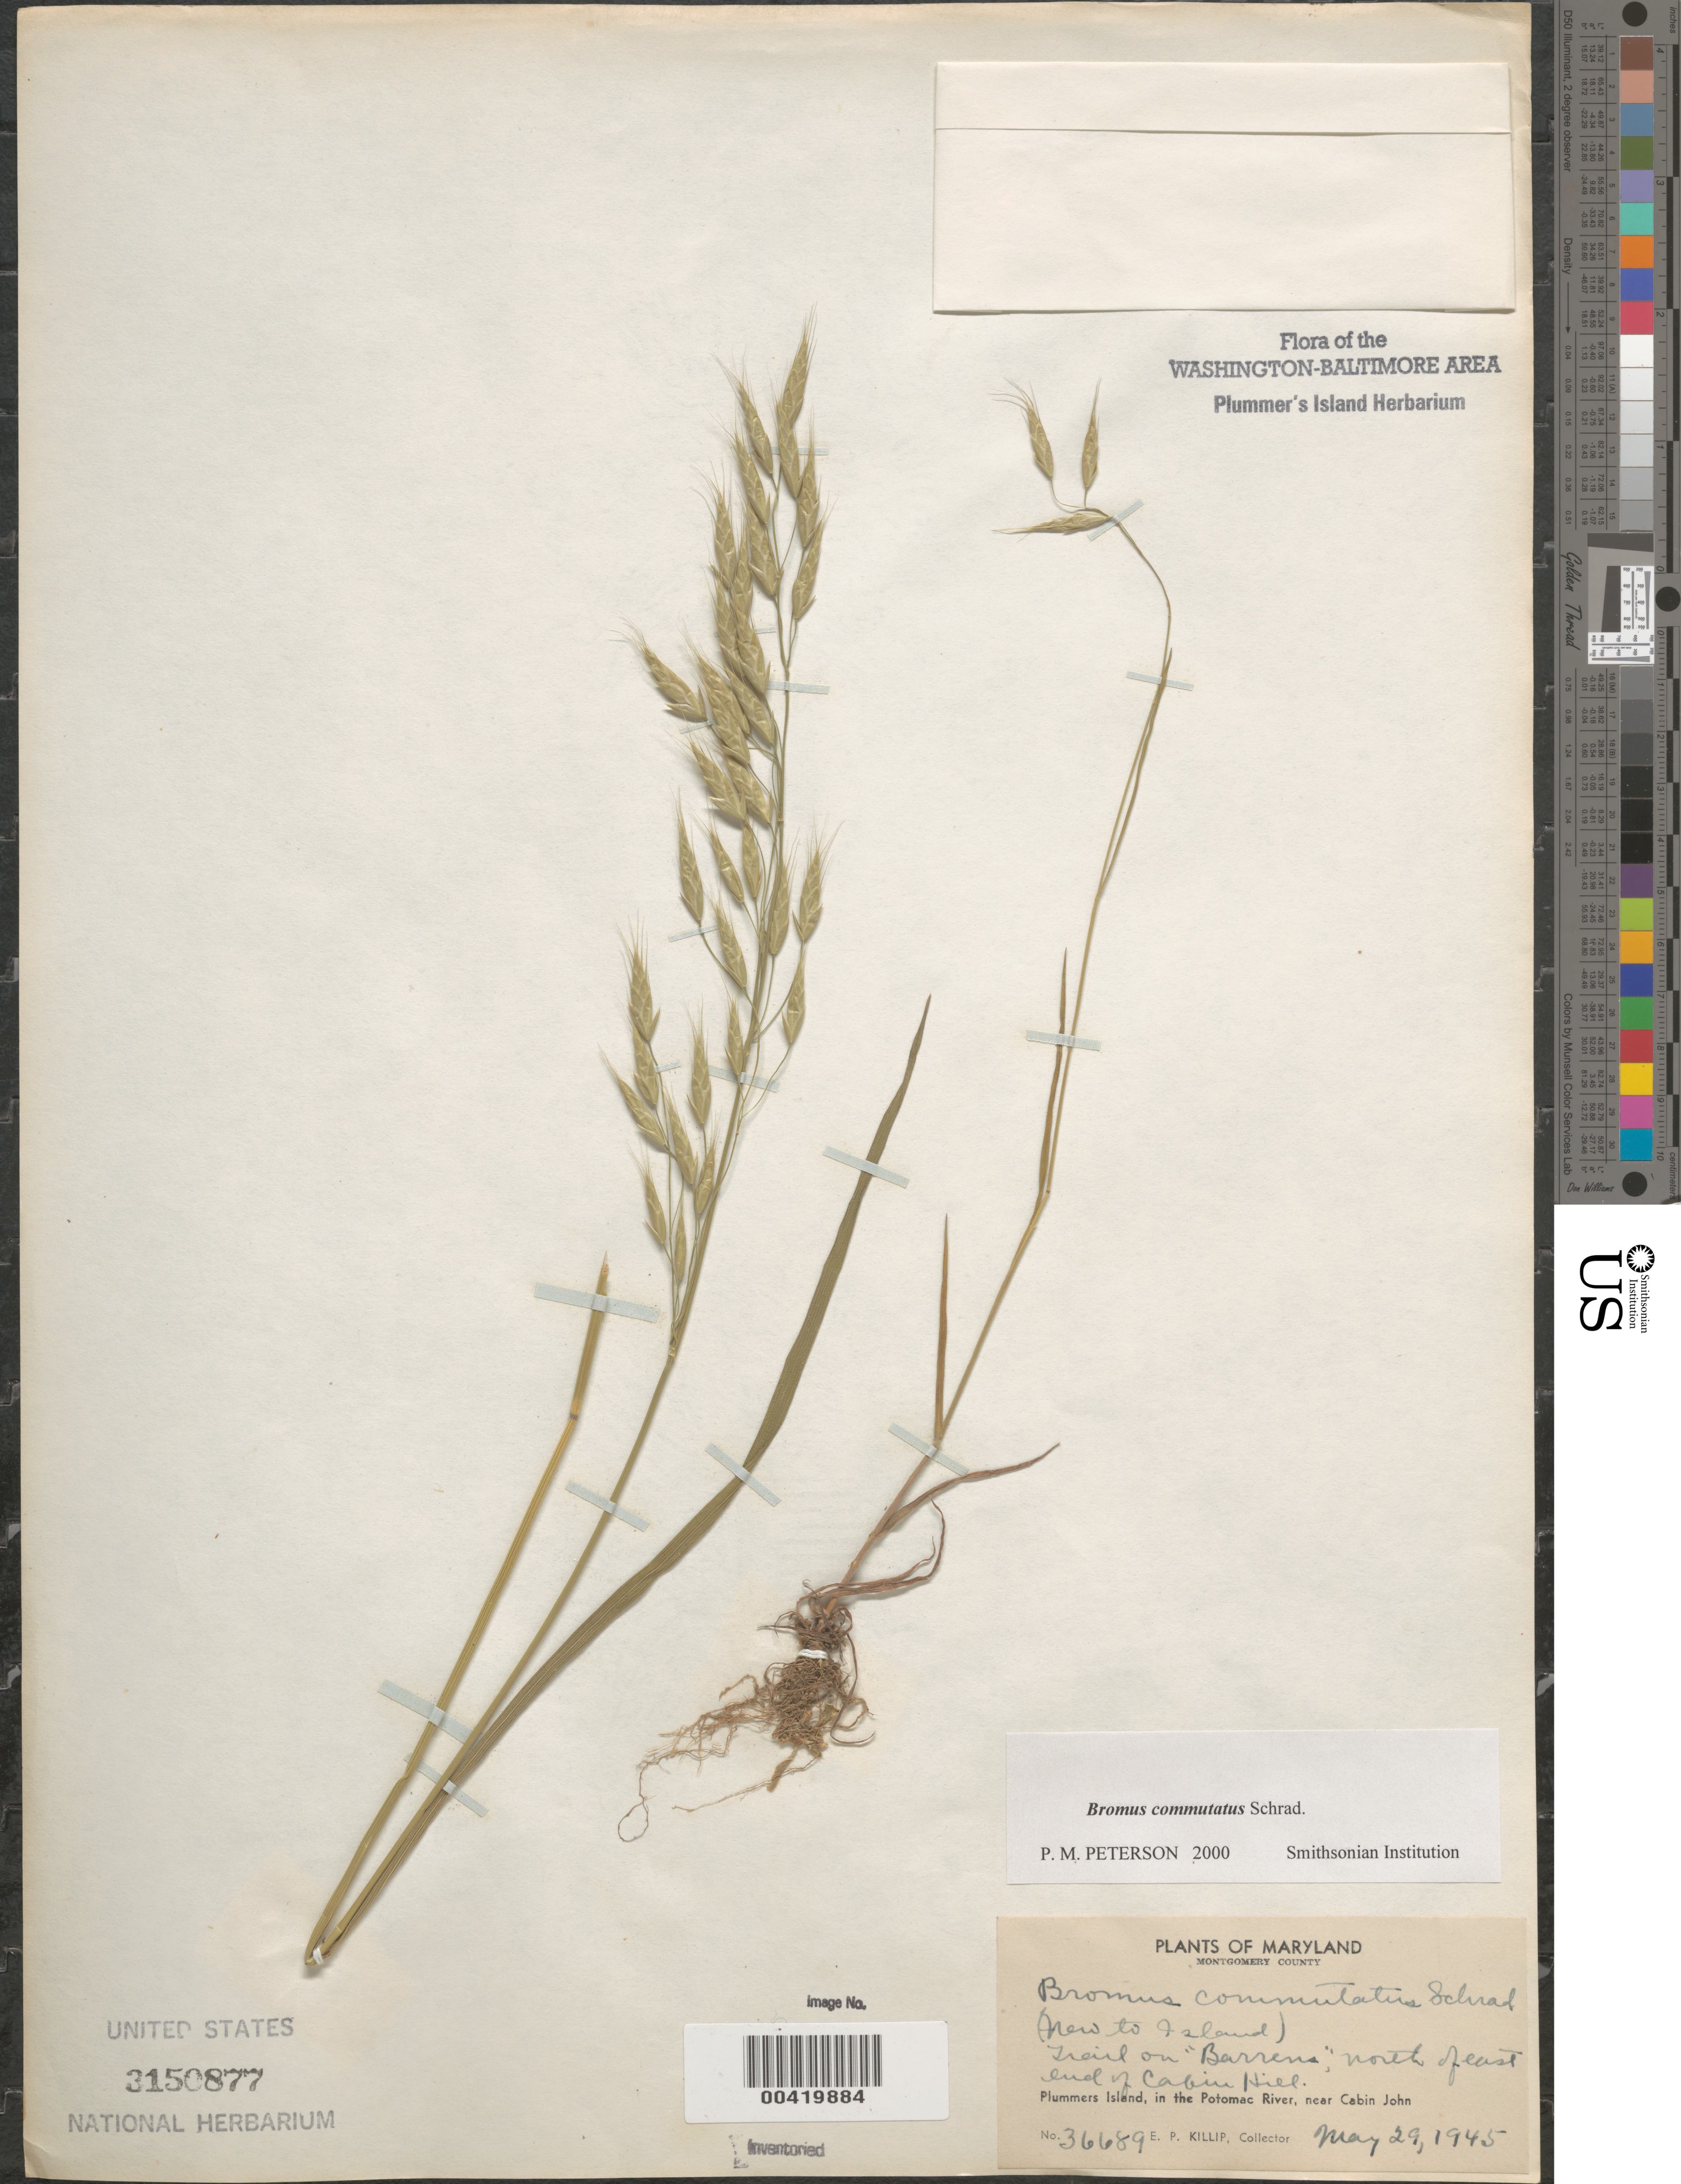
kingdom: Plantae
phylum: Tracheophyta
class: Liliopsida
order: Poales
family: Poaceae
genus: Bromus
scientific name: Bromus commutatus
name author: Schrad.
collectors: E. P. Killip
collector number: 36689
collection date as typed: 29 May 1945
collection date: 1945-05-29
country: United States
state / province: Maryland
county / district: Montgomery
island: Plummers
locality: Plummer's Island; trail on "barrens" north of east end of Cabin Hill C. & O. Canal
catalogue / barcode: US 3150877